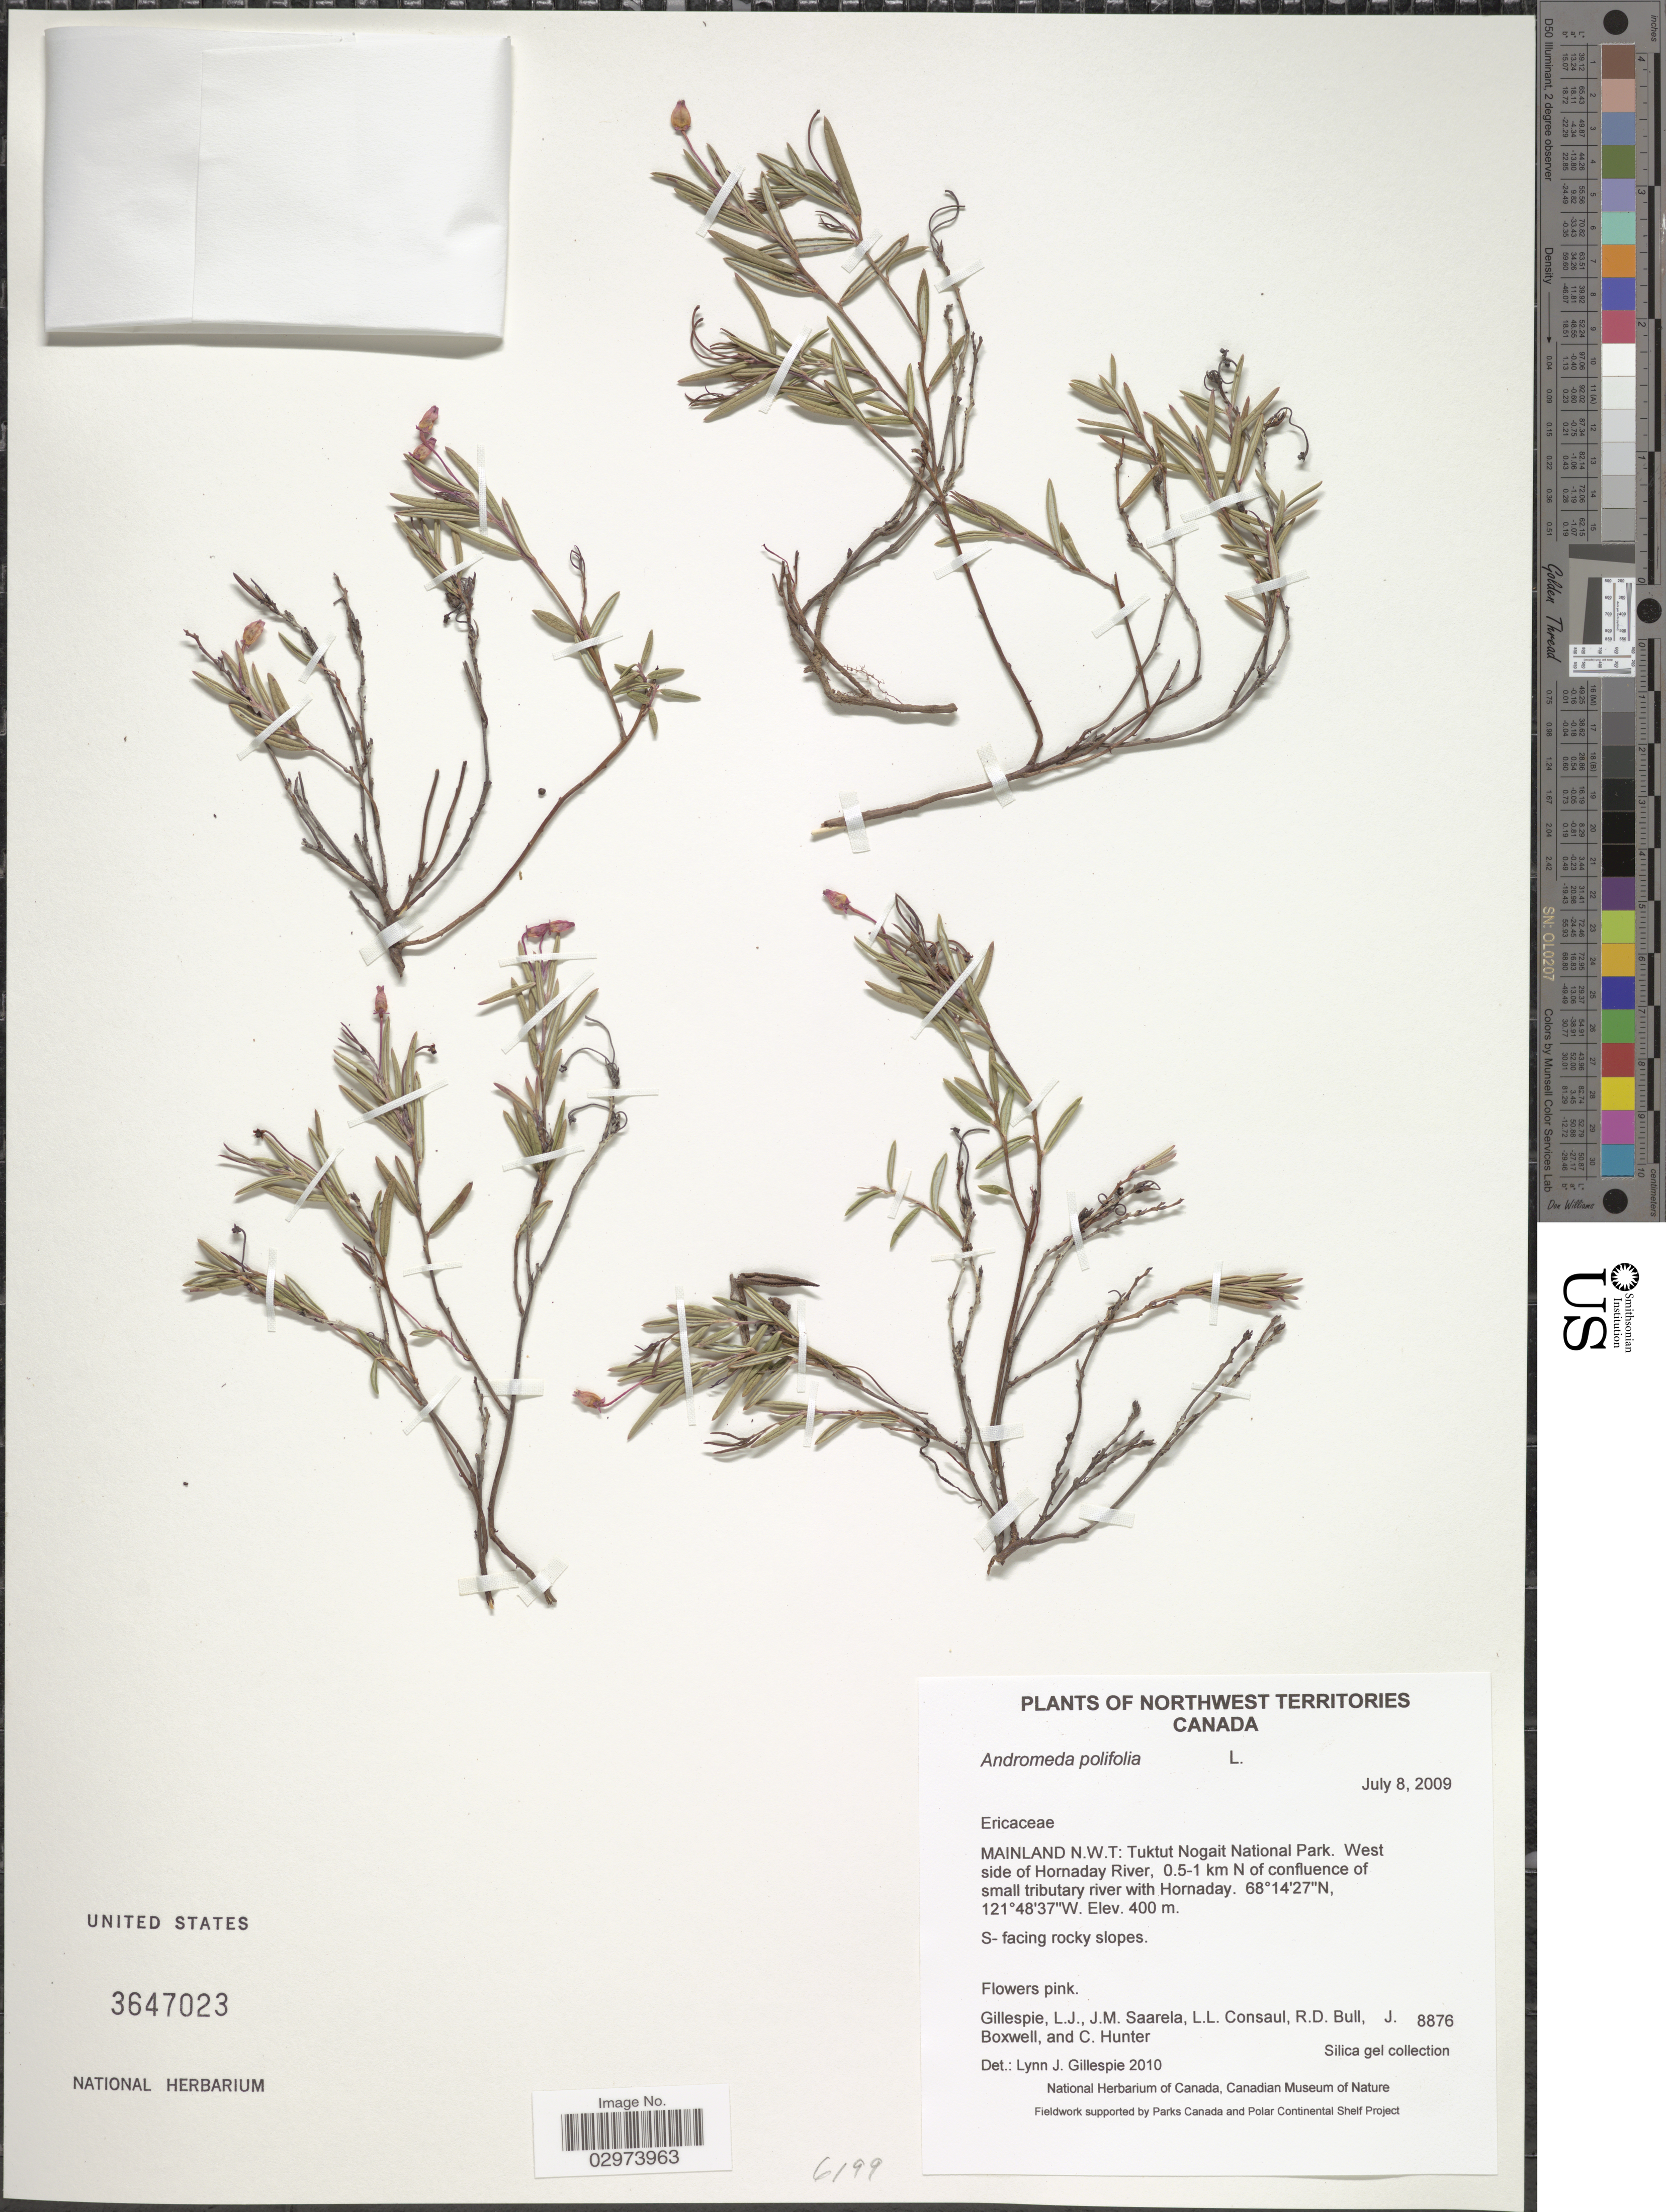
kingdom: Plantae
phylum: Tracheophyta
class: Magnoliopsida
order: Ericales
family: Ericaceae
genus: Andromeda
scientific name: Andromeda polifolia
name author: L.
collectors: L. Gillespie, J. Saarela, L. Consaul, R. Bull & et al.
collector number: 8876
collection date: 2009-07-08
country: Canada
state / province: Northwest Territories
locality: Mainland N.W.T.: Tuktut NOgait National Park. West side of Hornaday River, 0.5-1 km N of confluence of small tributary river with Hornaday.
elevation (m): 400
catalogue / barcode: US 3647023